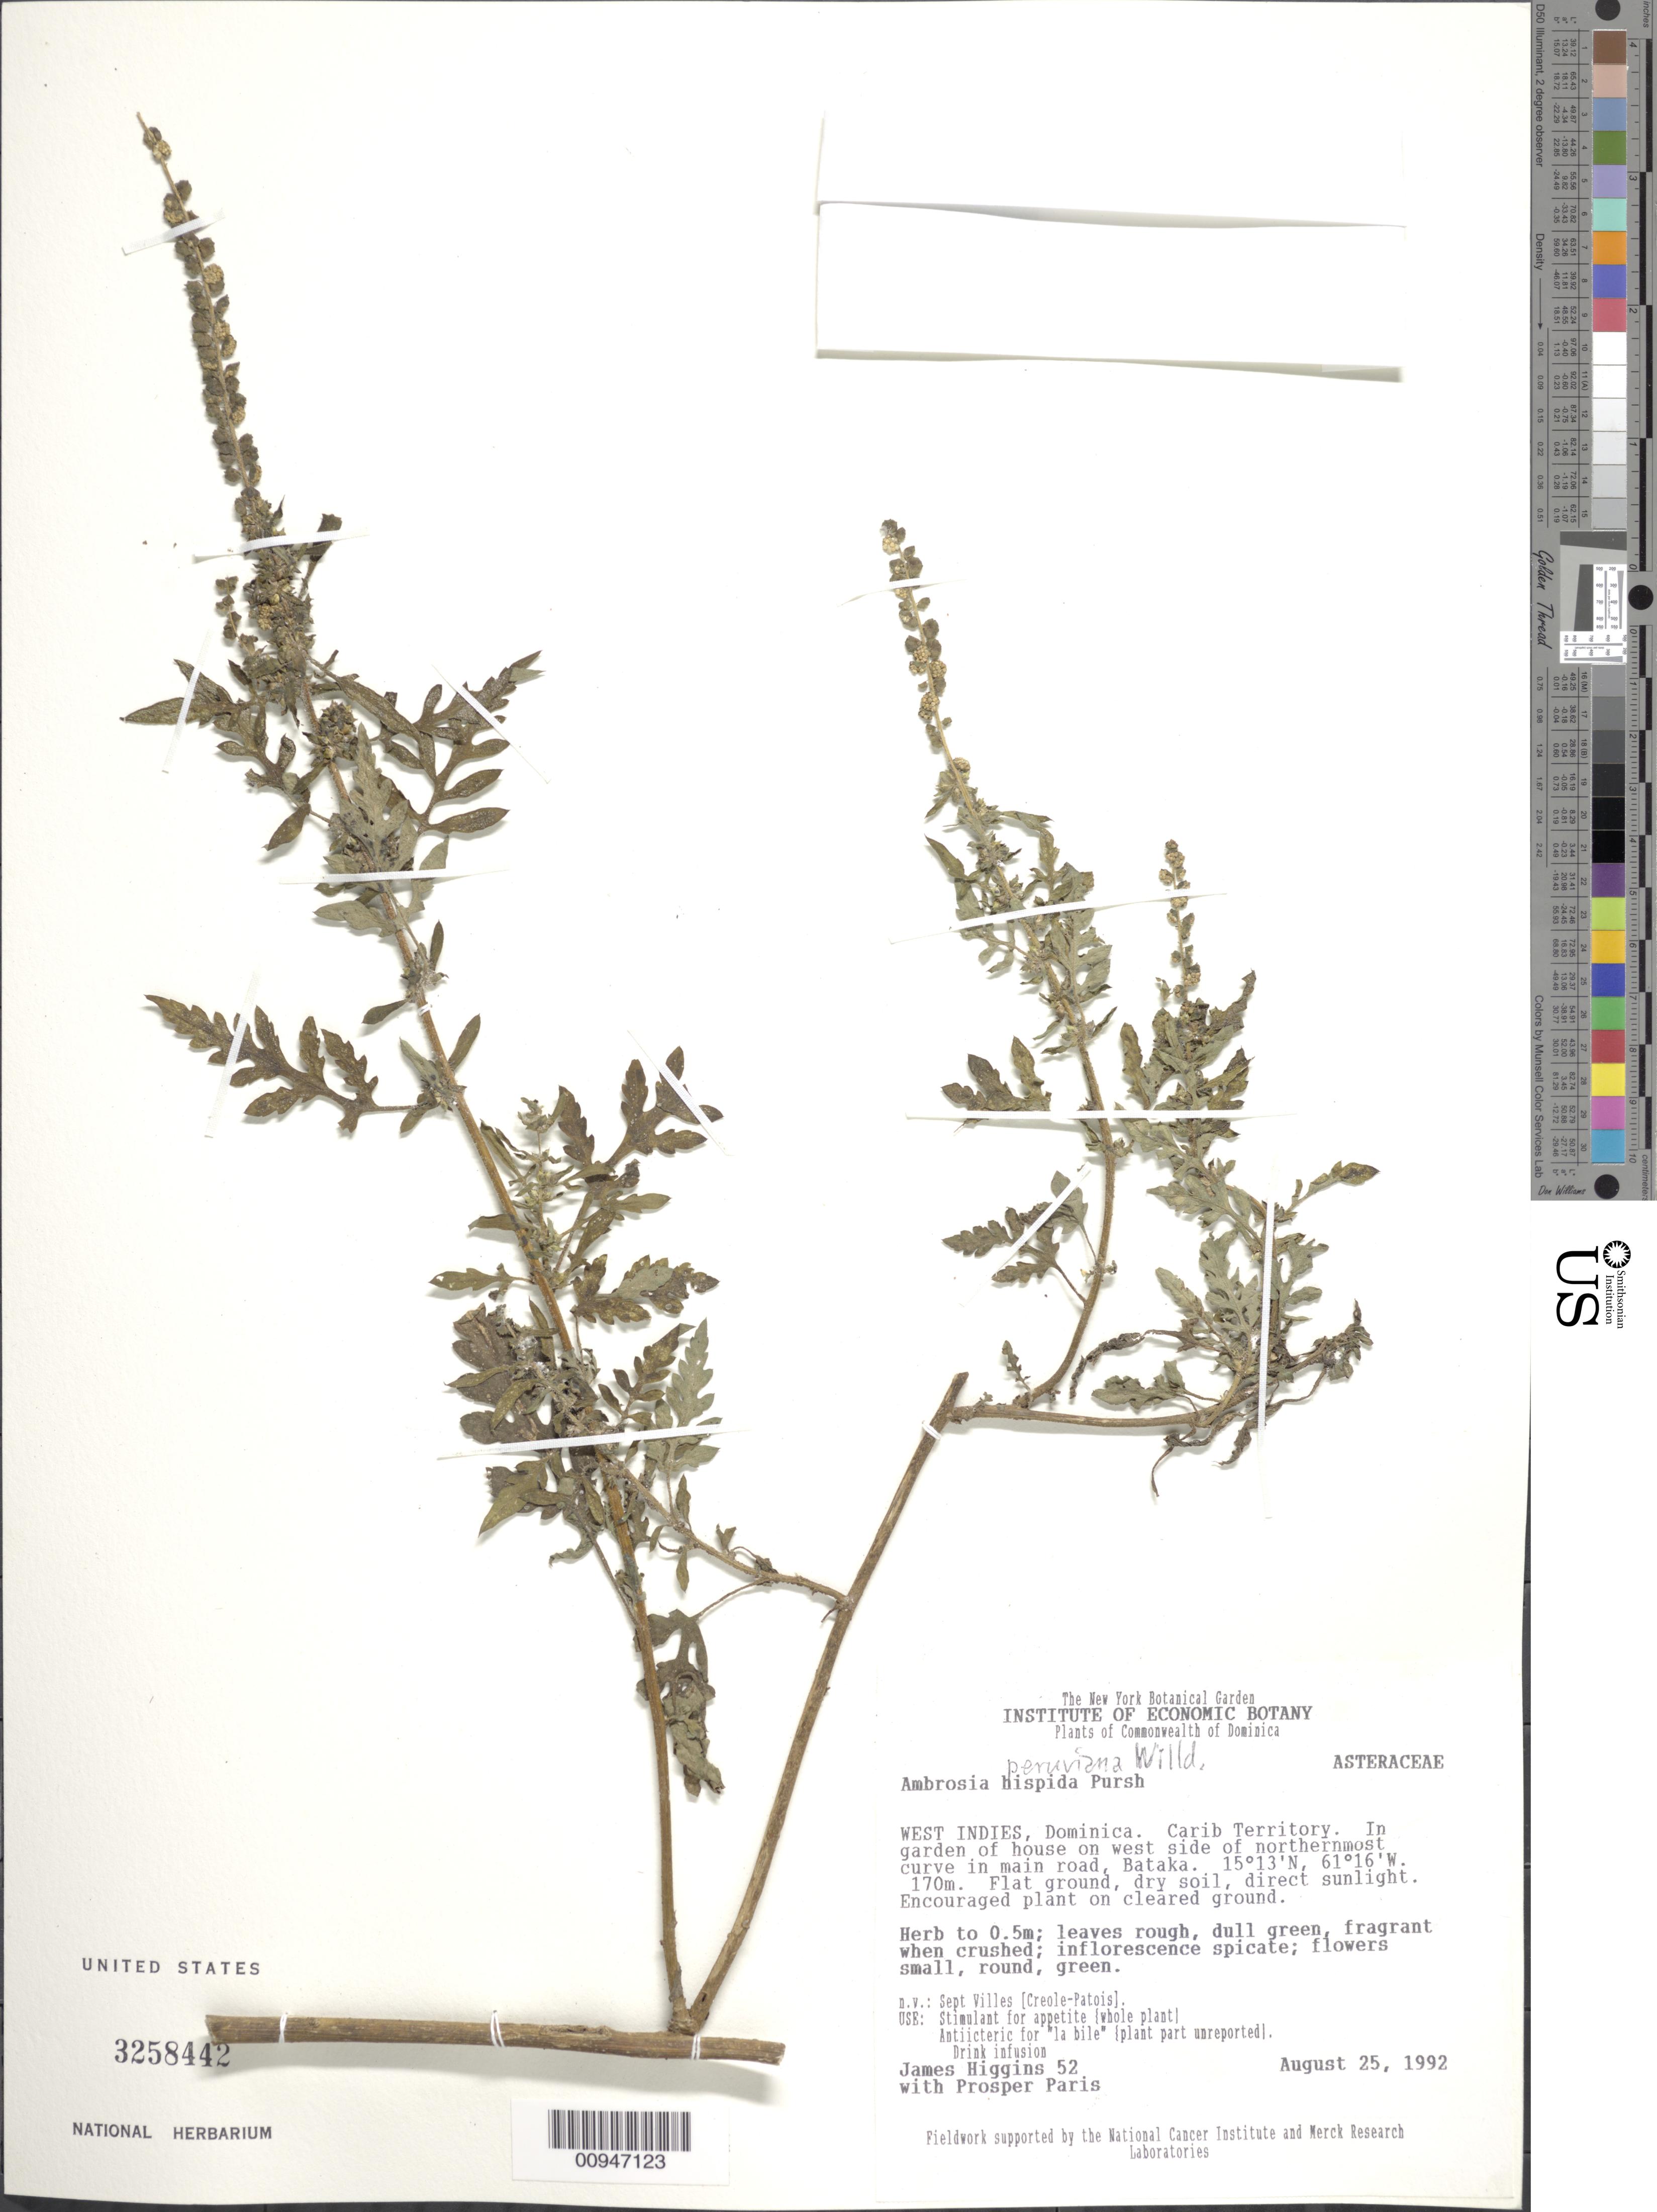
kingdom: Plantae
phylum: Tracheophyta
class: Magnoliopsida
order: Asterales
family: Asteraceae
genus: Ambrosia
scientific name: Ambrosia peruviana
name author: Willd.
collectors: J. Higgins & P. Paris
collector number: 52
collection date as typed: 25 Aug 1992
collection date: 1992-08-25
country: Dominica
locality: Carib Territory. In garden of house on weest side of northernmost curve in main road, Bataka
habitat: Flat ground, dry soil, direct sunlight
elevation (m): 170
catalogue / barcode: US 3258442